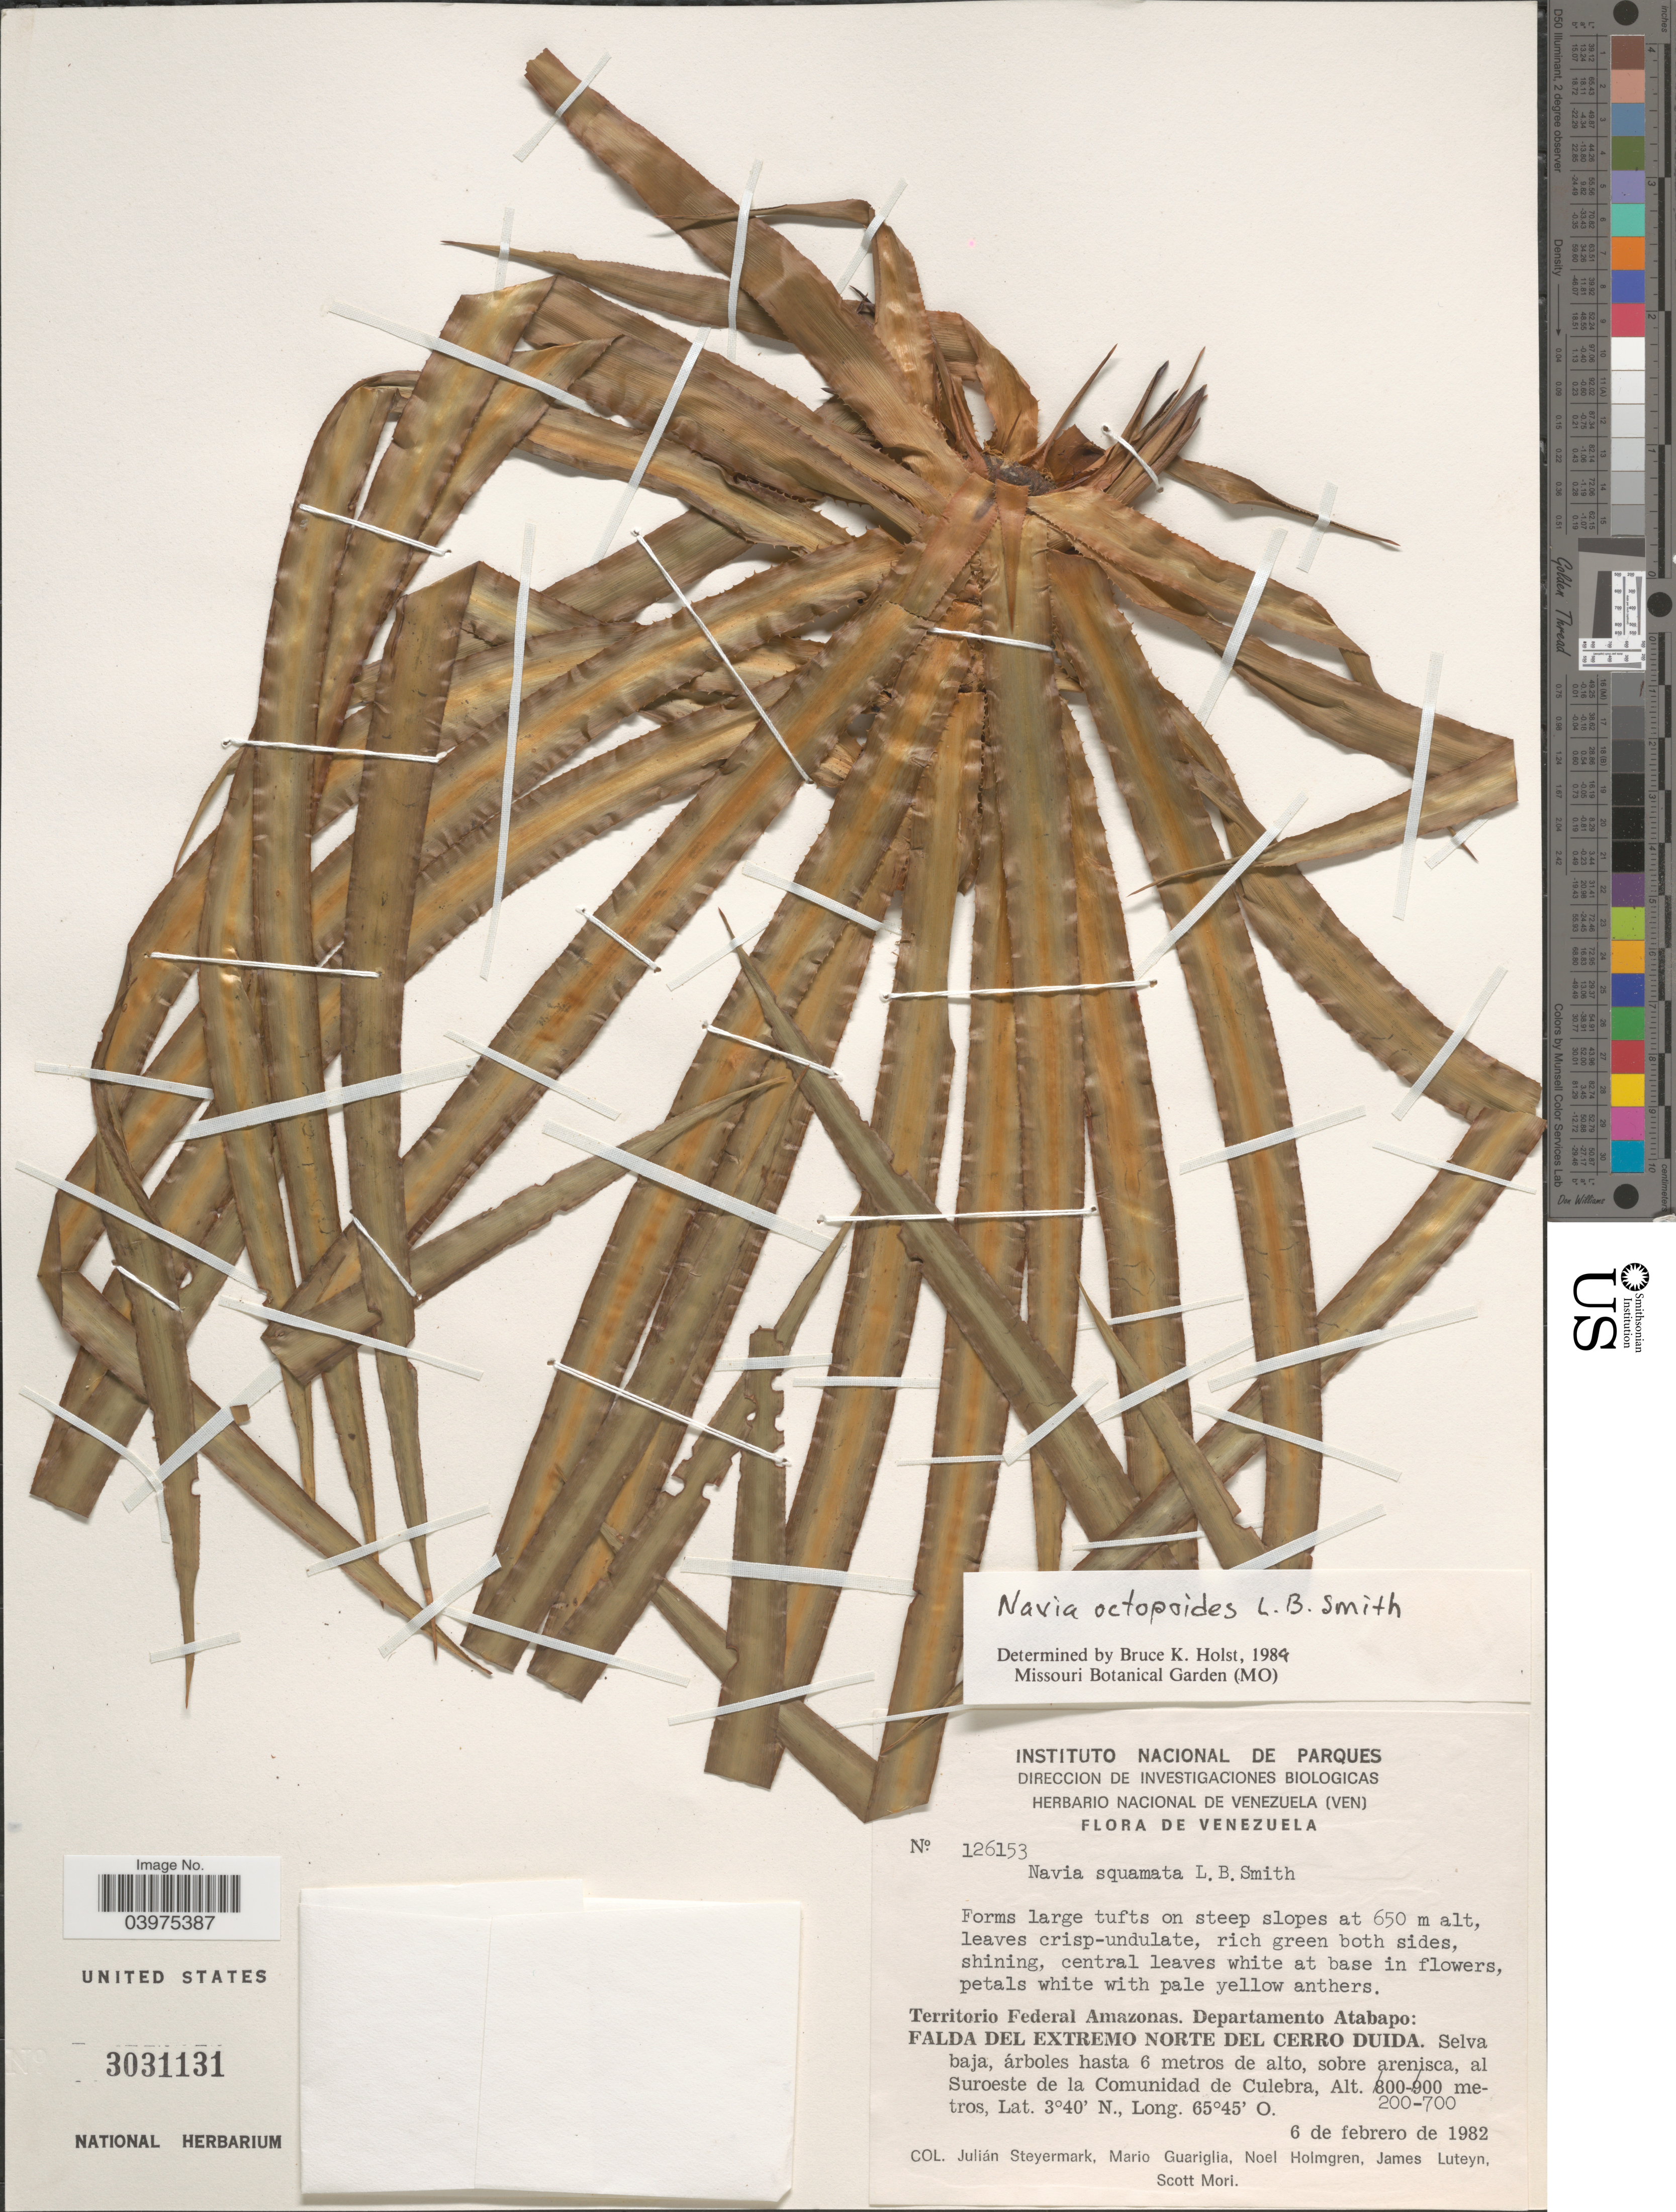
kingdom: Plantae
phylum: Tracheophyta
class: Liliopsida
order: Poales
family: Bromeliaceae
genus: Navia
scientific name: Navia octopoides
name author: L.B. Sm.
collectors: J. Steyermark, M. Guariglia, N. H. Holmgren & J. L. Luteyn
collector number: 126153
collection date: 1982-02-06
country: Venezuela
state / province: Amazonas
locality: Territorio Federal Amazonas. Departamento Atabapo: Falda Del Extremo Norte Del Cerro Duida. Selva baja, sobre arenisca, al Suroeste de la Comunidad de Culebra.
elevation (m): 200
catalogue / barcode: US 3031131